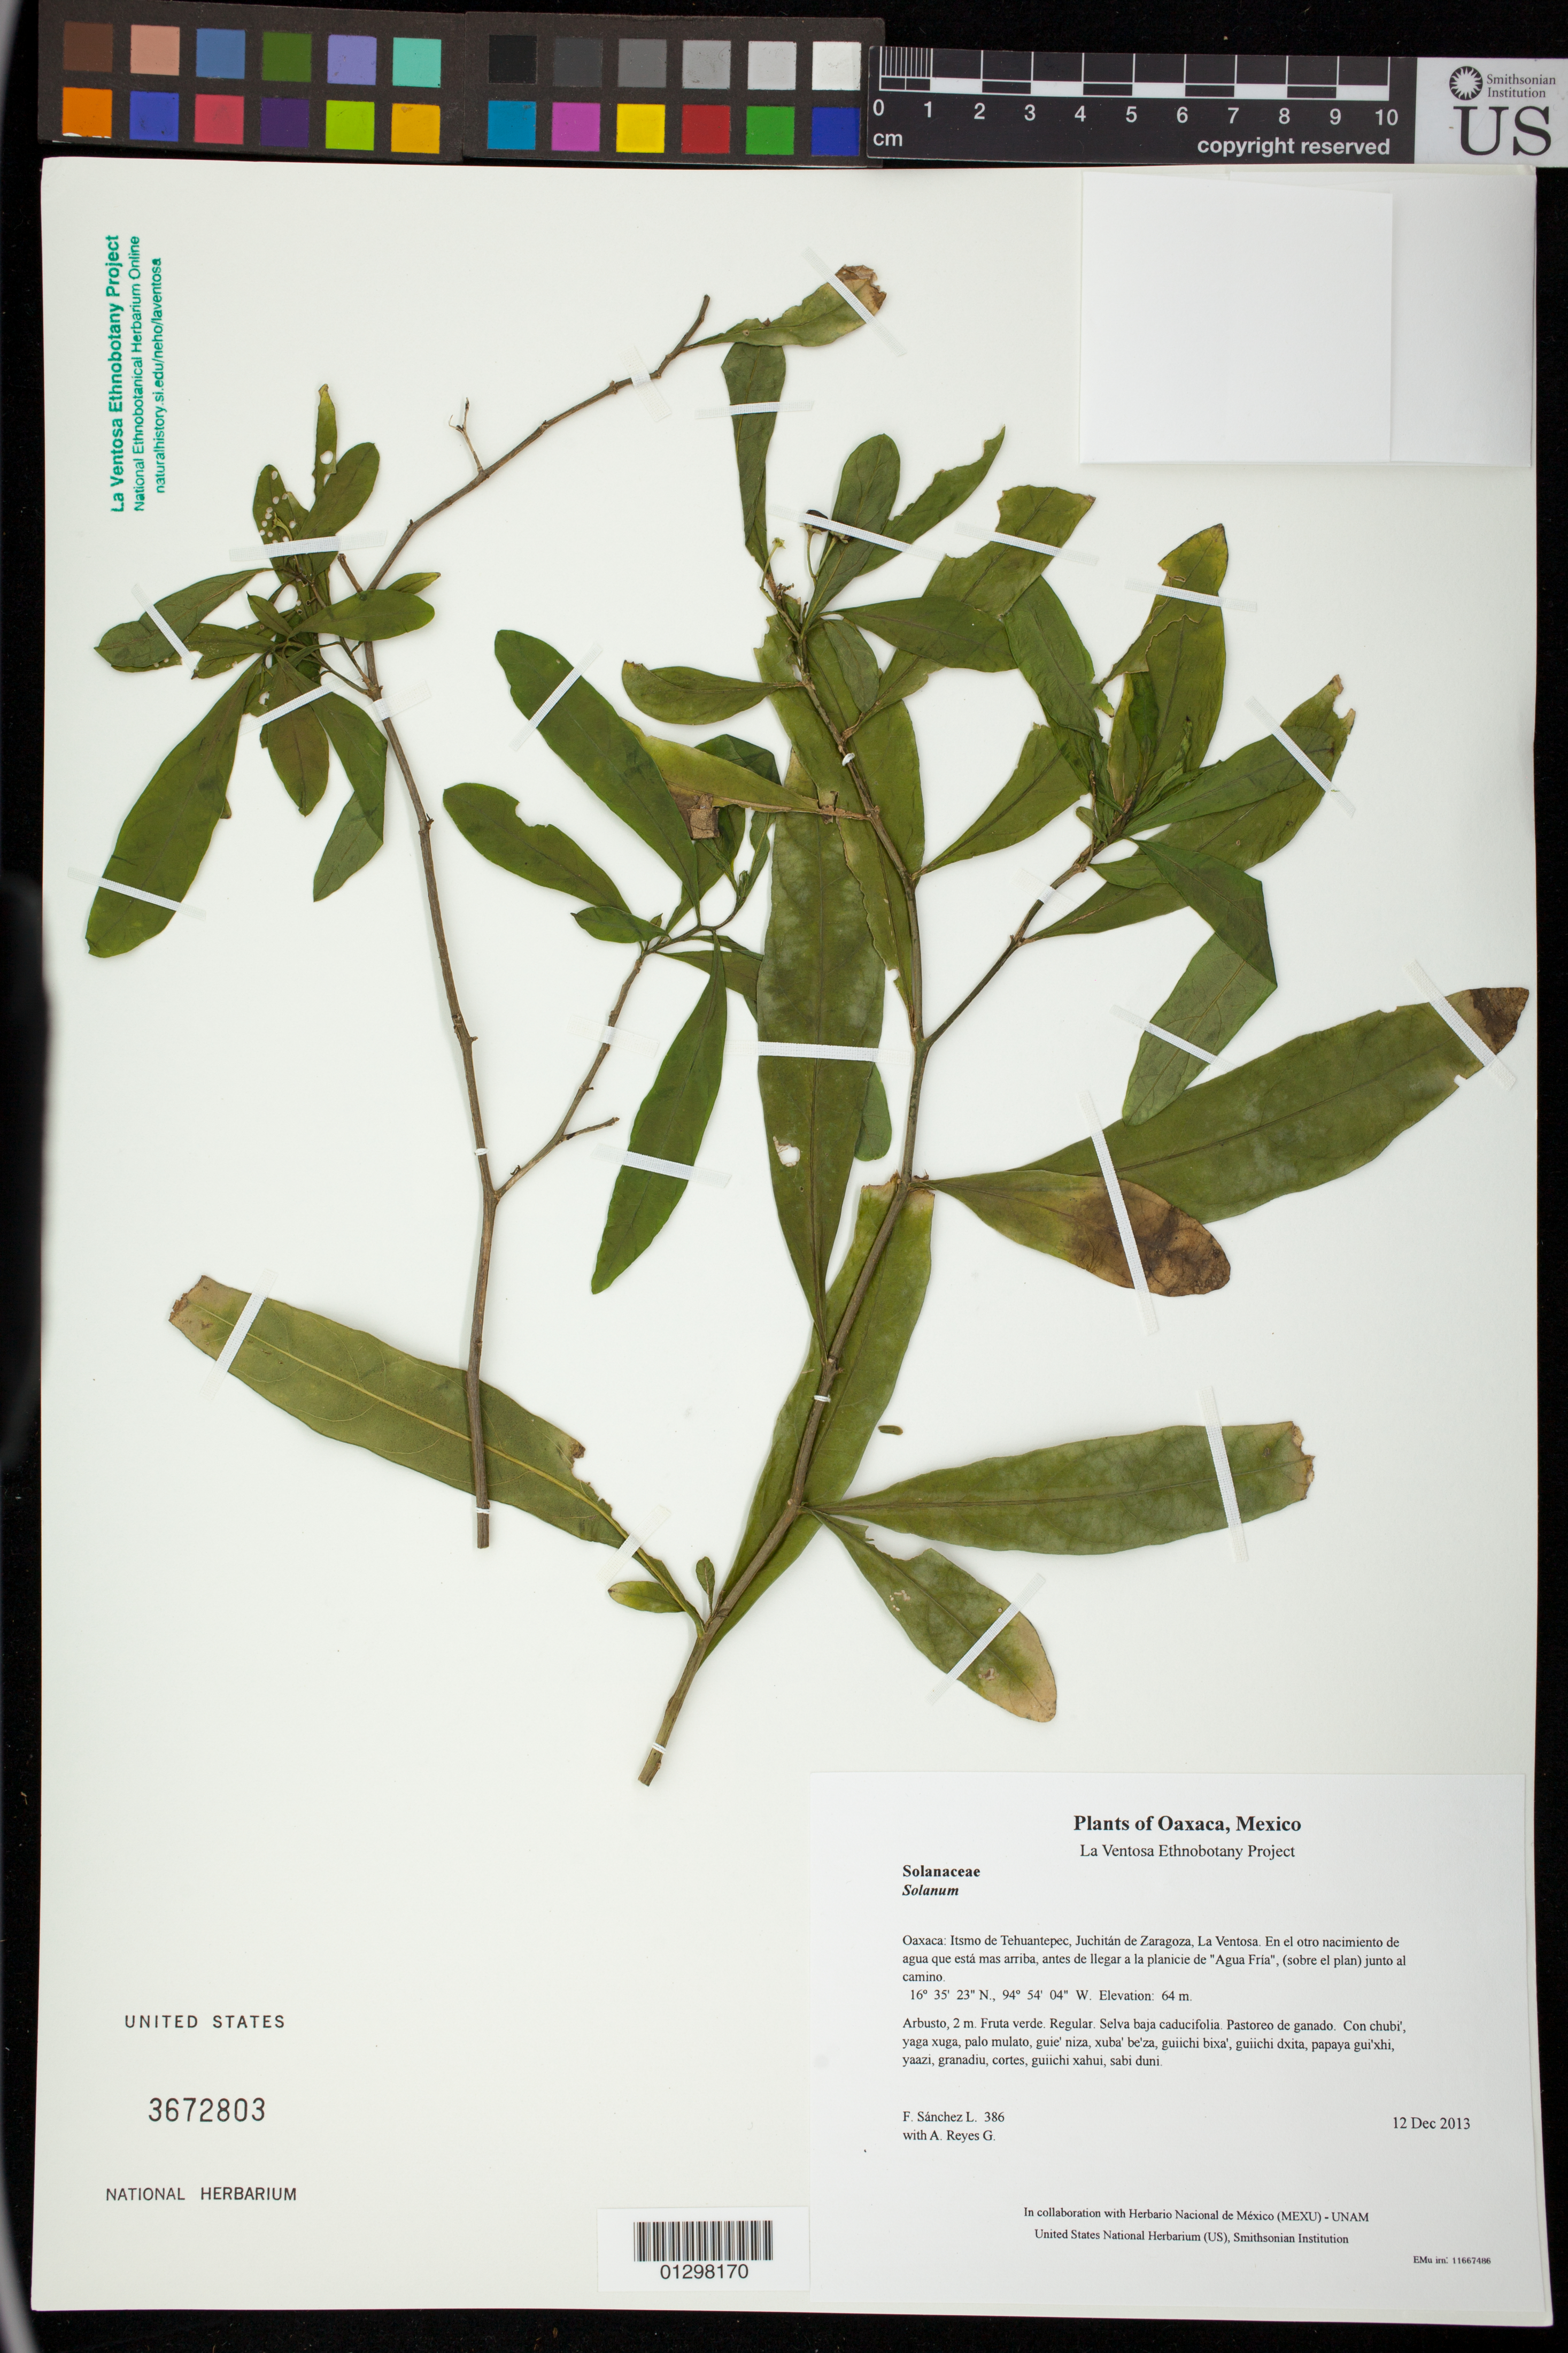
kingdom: Plantae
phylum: Tracheophyta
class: Magnoliopsida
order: Solanales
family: Solanaceae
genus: Solanum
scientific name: Solanum diphyllum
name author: L.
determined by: Velasco G., Kenia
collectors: F. Sánchez L. & A. Reyes G.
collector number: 386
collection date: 2013-12-12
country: Mexico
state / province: Oaxaca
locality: Itsmo de Tehuantepec, Juchitán de Zaragoza, La Ventosa. En el otro nacimiento de agua que está mas arriba, antes de llegar a la planicie de "Agua Fría", (sobre el plan) junto al camino.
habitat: Selva baja caducifolia. Pastoreo de ganado.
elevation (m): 64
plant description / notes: JEBOT, MEXU, SERO, US; Yaga bandaga. 2 m. Cuaananaxhi naga'. Nuu.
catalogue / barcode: US 3672803